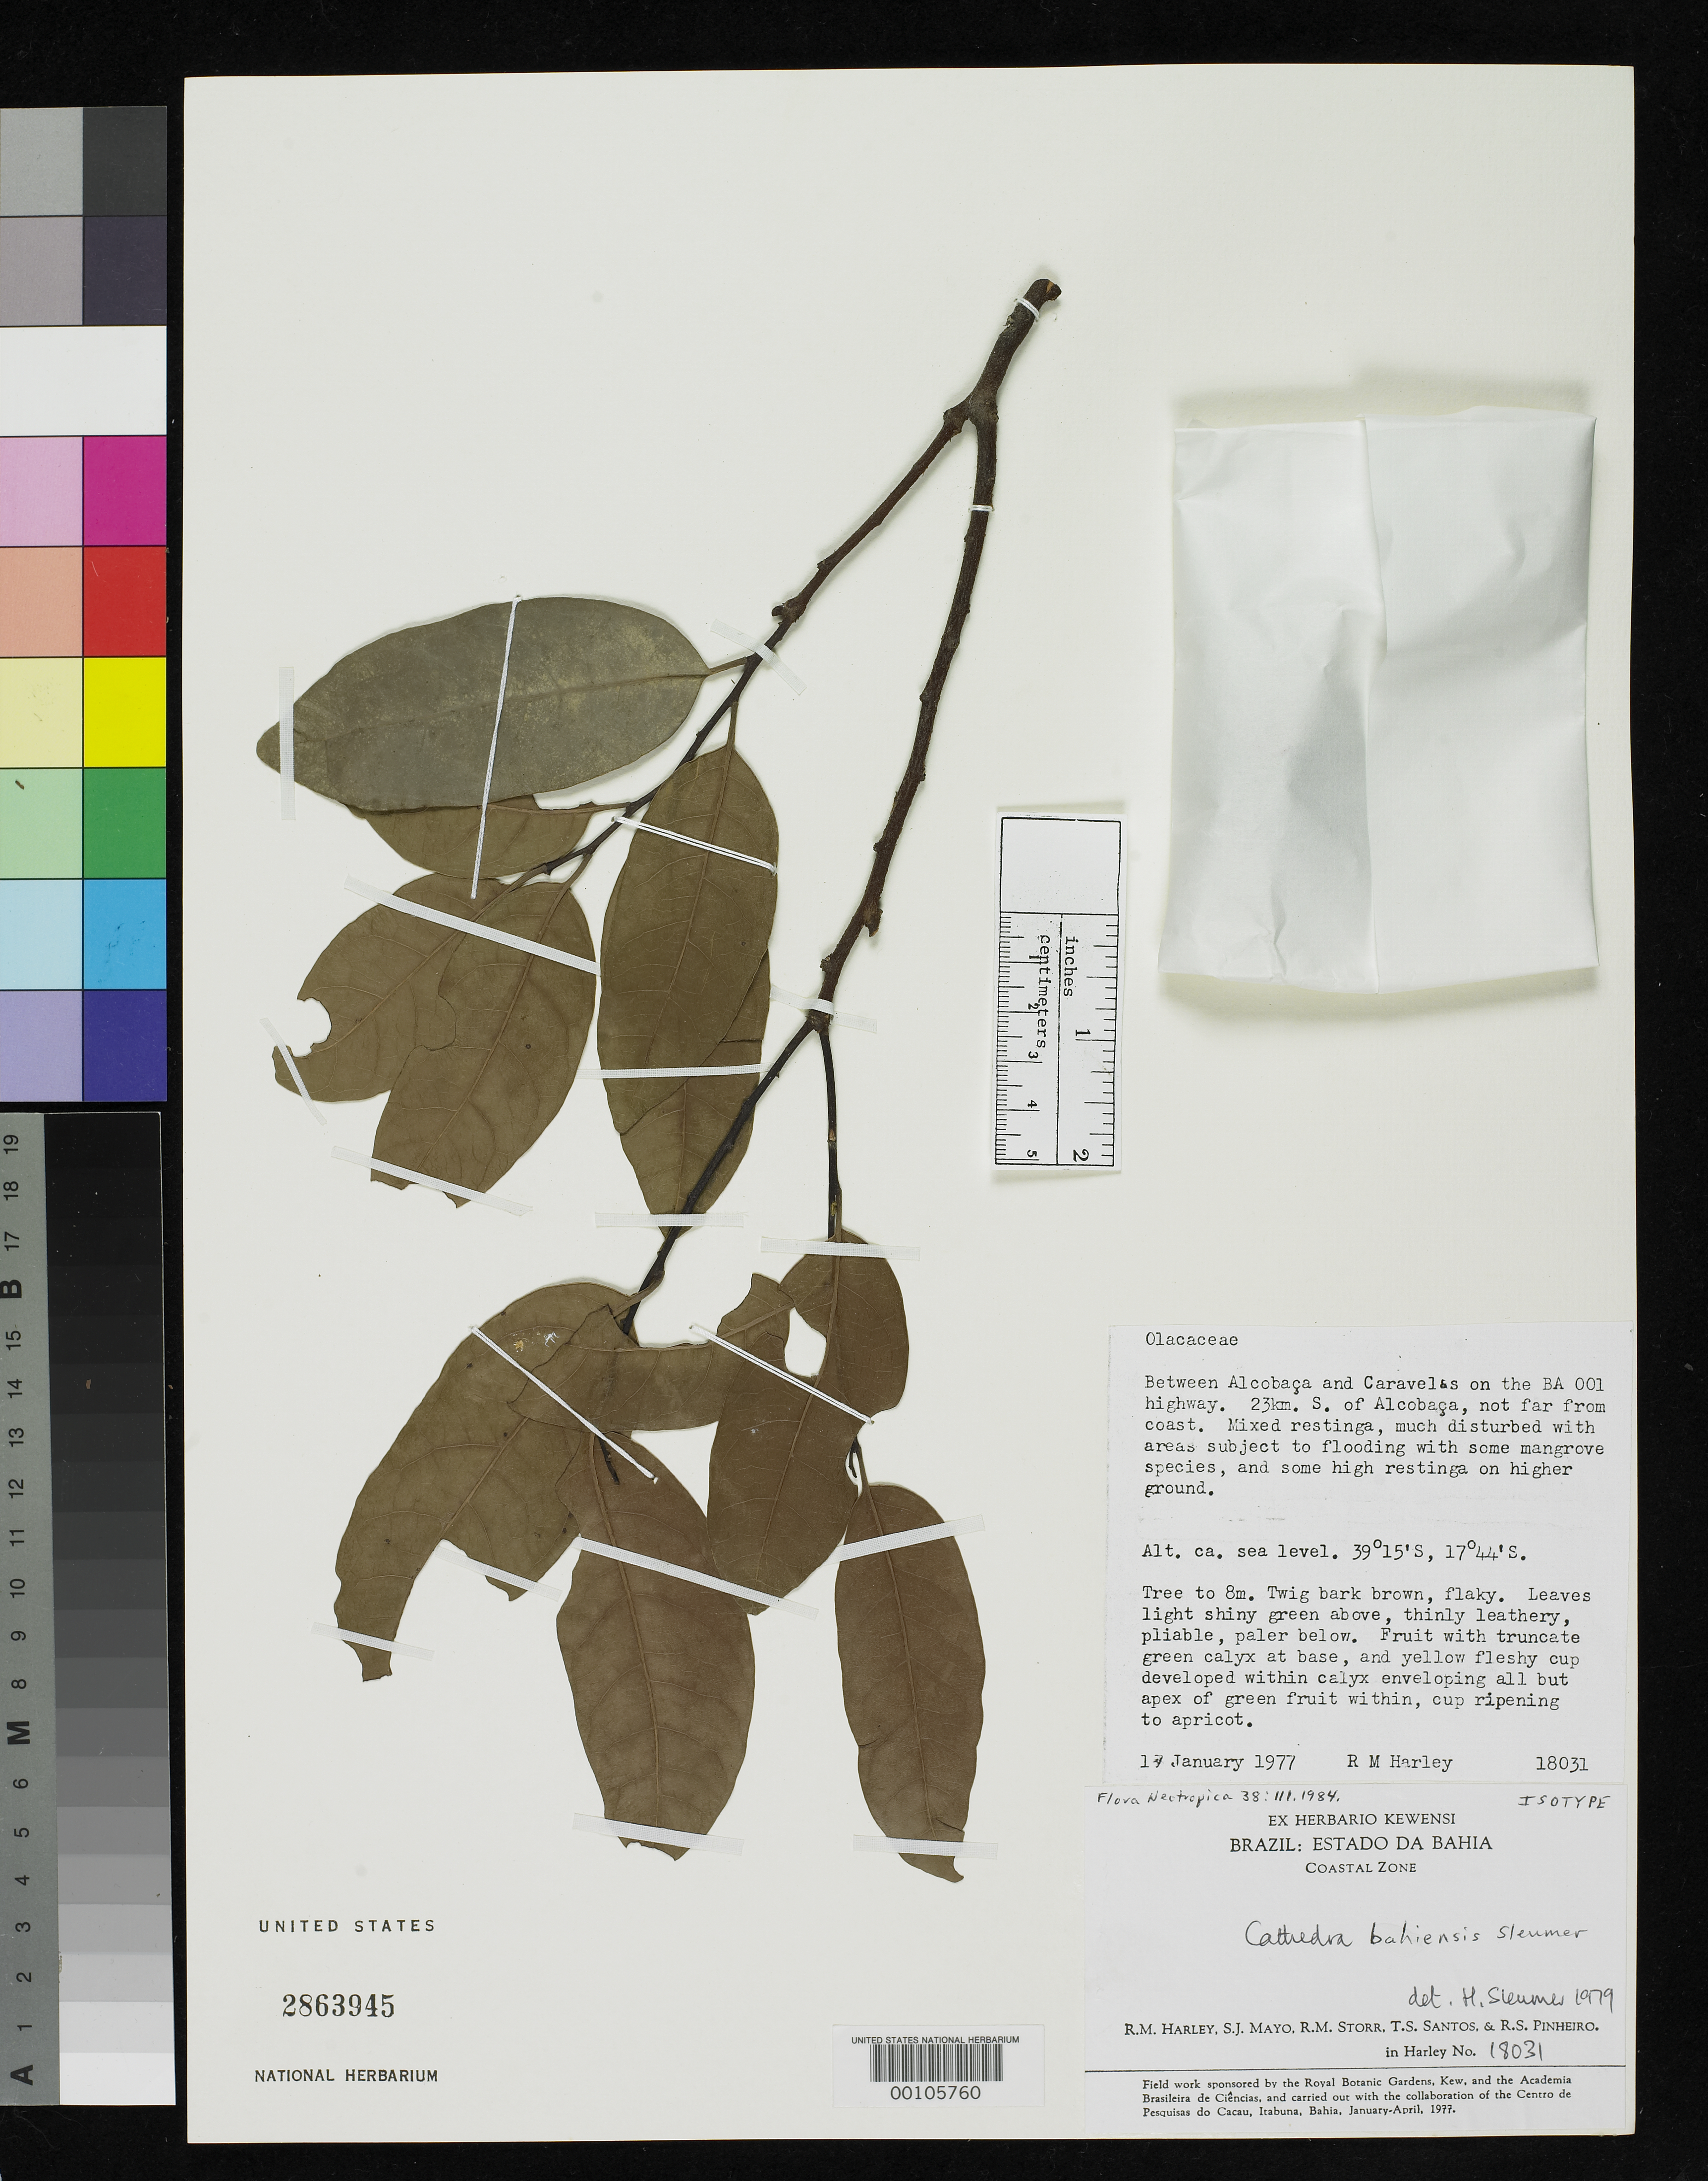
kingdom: Plantae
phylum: Tracheophyta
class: Magnoliopsida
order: Santalales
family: Aptandraceae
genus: Cathedra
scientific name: Cathedra bahiensis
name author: Sleumer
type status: Isotype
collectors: R. M. Harley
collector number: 18031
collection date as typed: Jan 1977 to -- Apr 1977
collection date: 1977-01/1977-04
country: Brazil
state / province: Bahia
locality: Coastal Zone.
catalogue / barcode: US 2863945